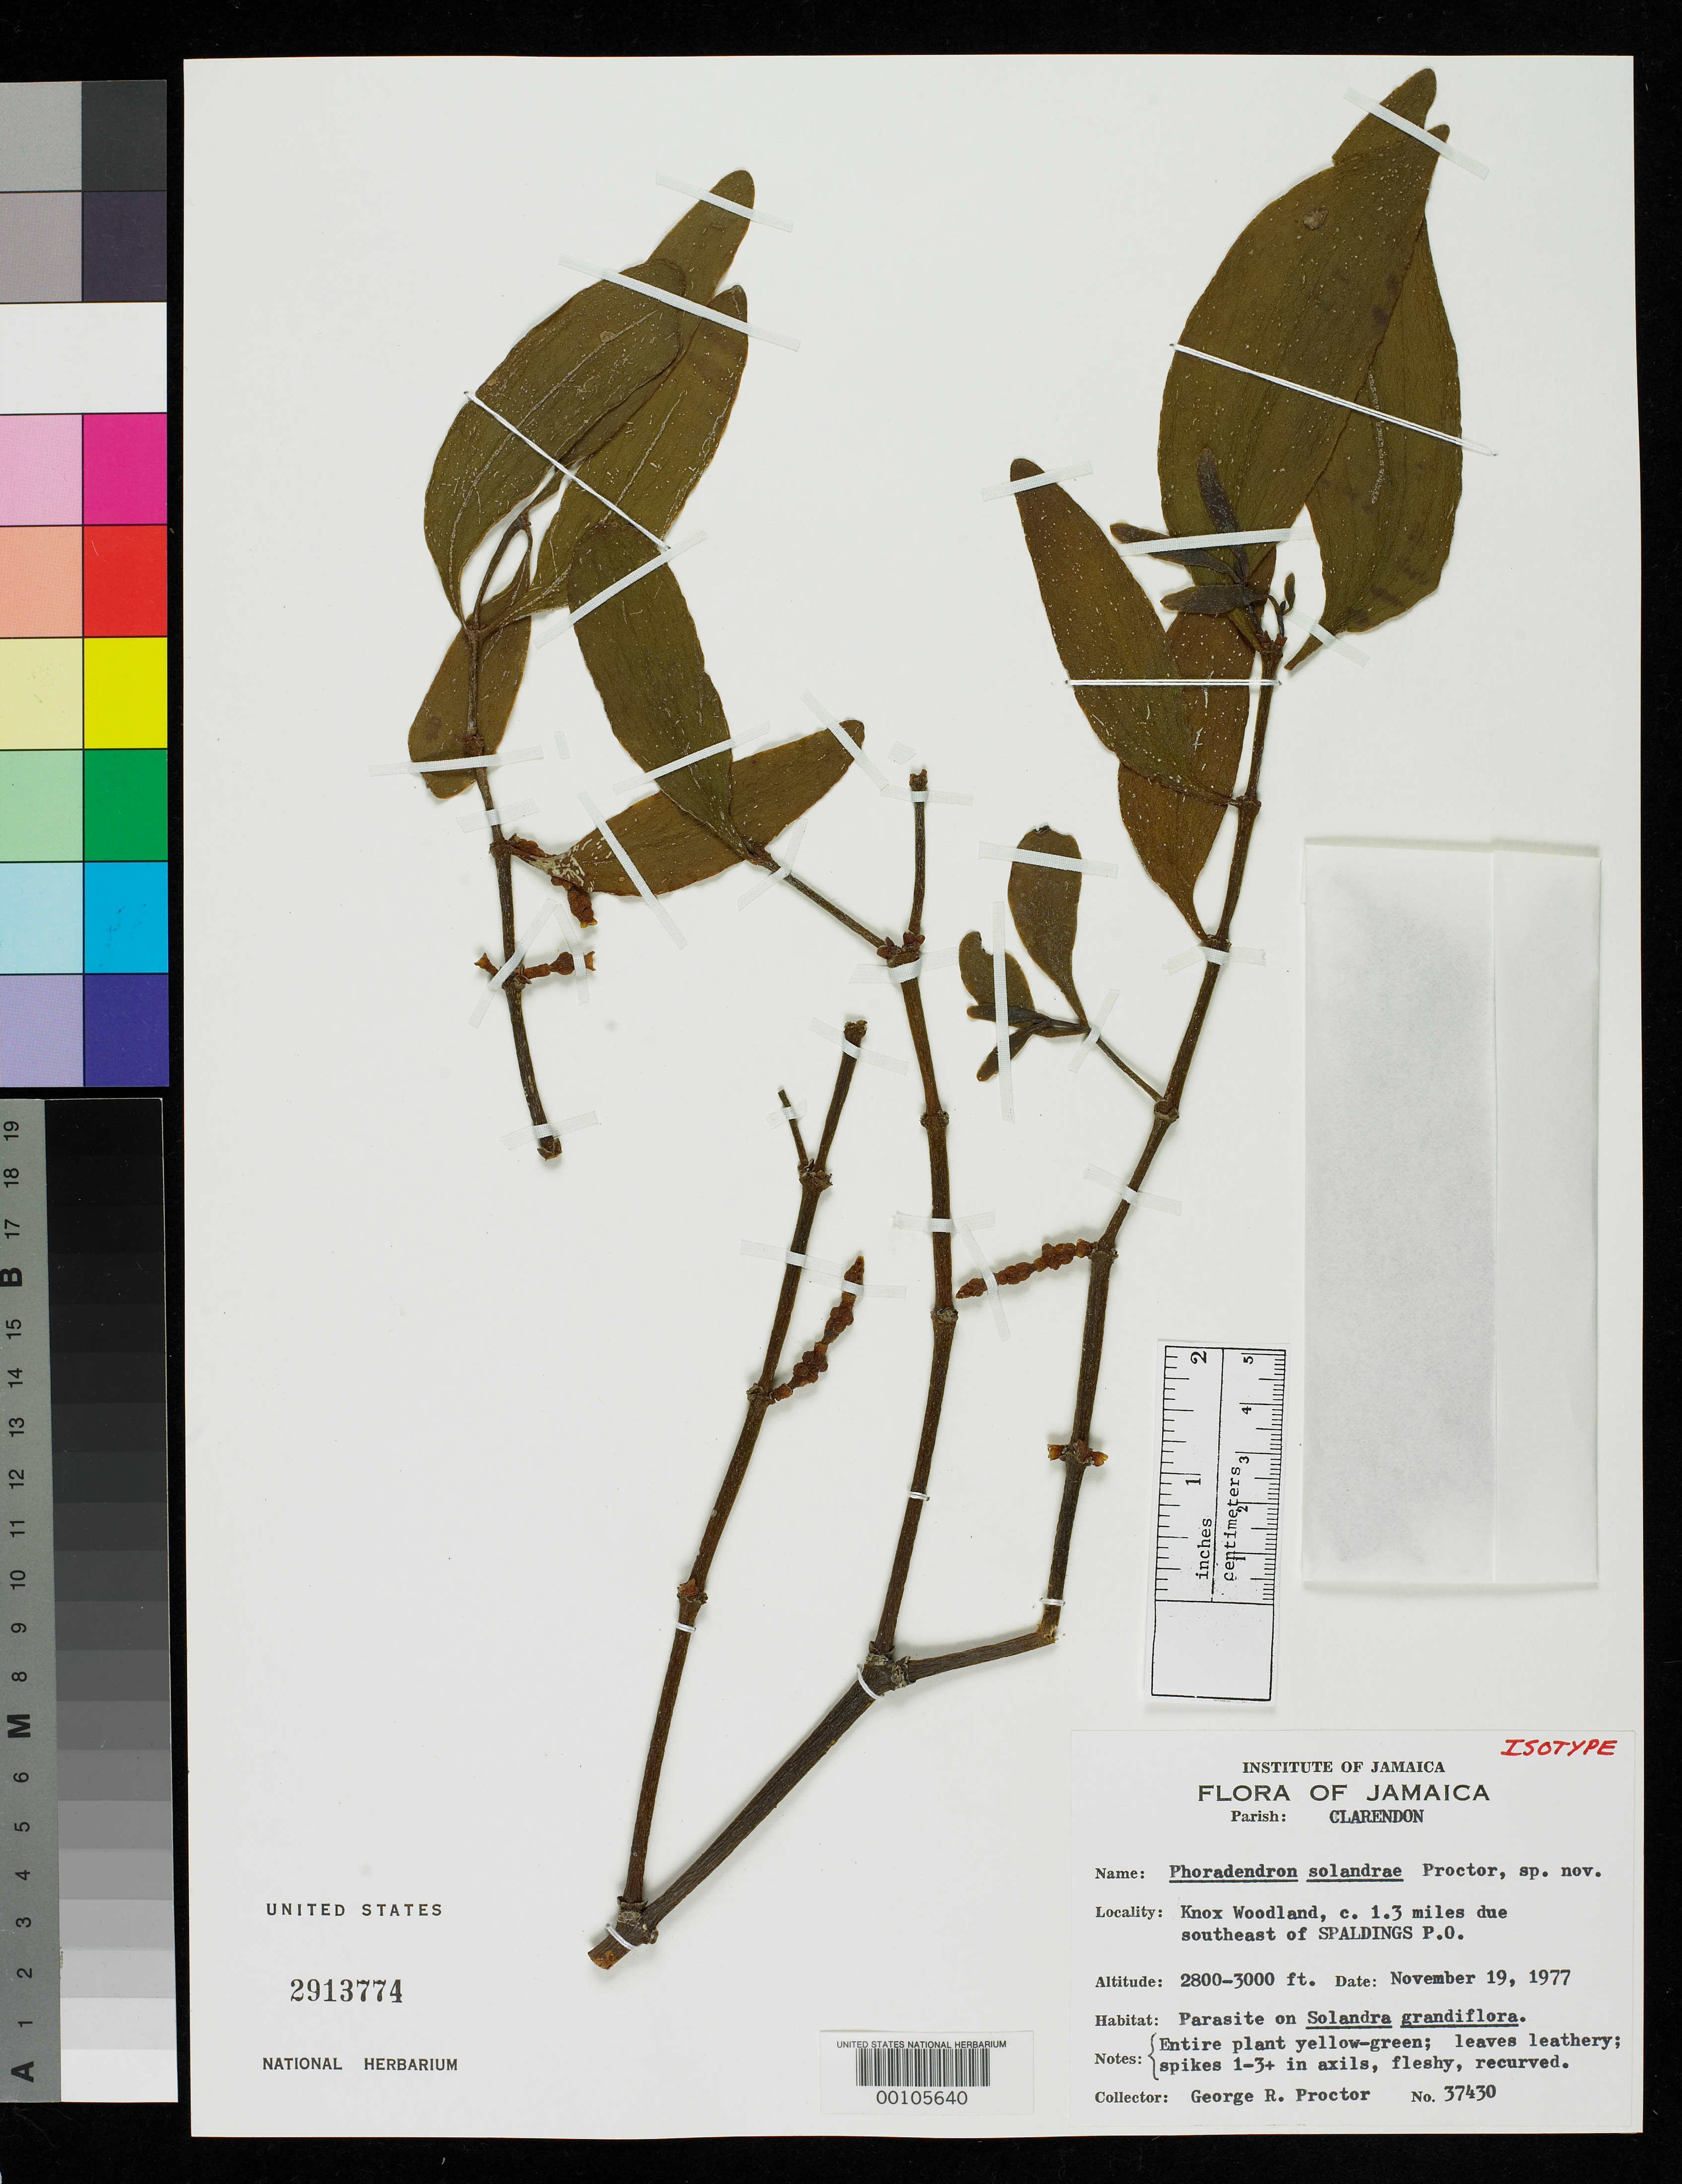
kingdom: Plantae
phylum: Tracheophyta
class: Magnoliopsida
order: Santalales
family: Viscaceae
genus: Phoradendron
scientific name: Phoradendron solandrae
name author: Proctor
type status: Isotype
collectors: G. R. Proctor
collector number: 37430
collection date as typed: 19 Nov 1977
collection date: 1977-11-19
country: Jamaica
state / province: Clarendon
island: Greater Antilles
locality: Knox Woodland, 1.3 mi due SE of Spalding Sp.; alt. 2800-3000 ft.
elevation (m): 853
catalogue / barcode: US 2913774